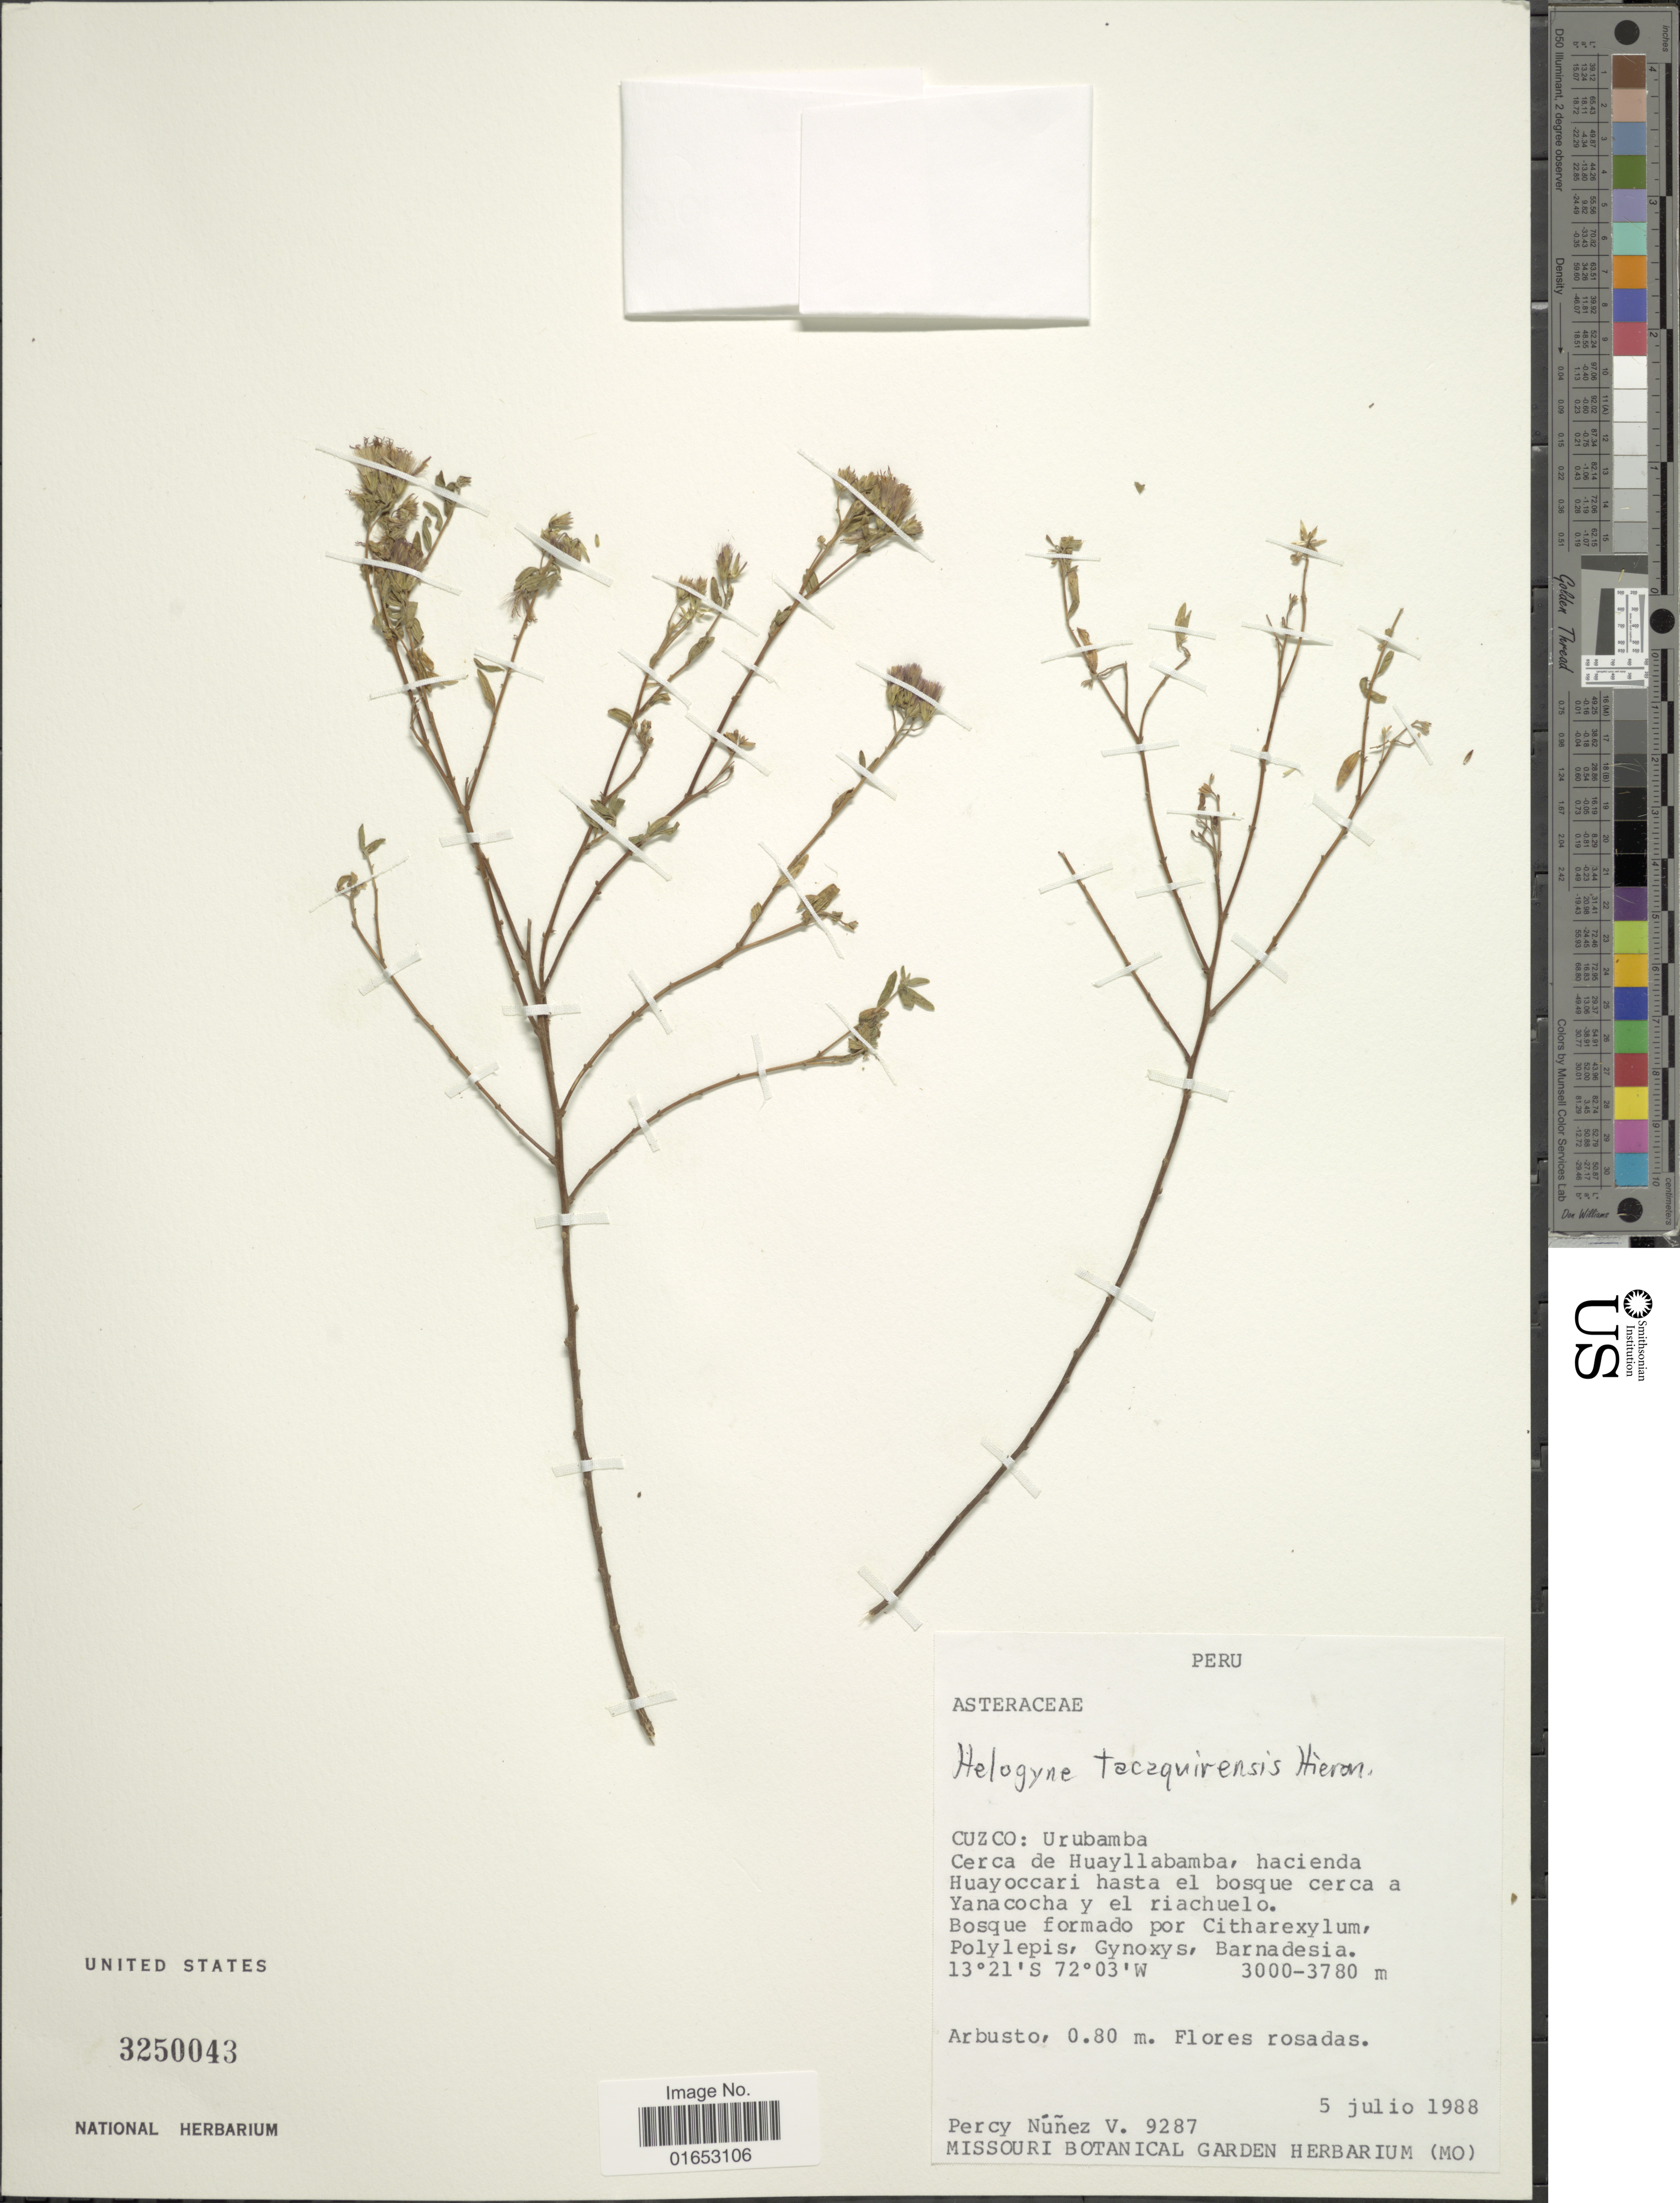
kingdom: Plantae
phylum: Tracheophyta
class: Magnoliopsida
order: Asterales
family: Asteraceae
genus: Helogyne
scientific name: Helogyne tacaquirensis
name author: Hieron. in Urban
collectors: P. Nuñez V.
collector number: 9287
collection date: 1988-07-05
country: Peru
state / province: Cusco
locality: Urubamba, Cerca de Huayllabamba, hacienda Huayoccari y el bosque cerca a Yanacocha y el riachuelo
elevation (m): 3000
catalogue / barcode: US 3250043